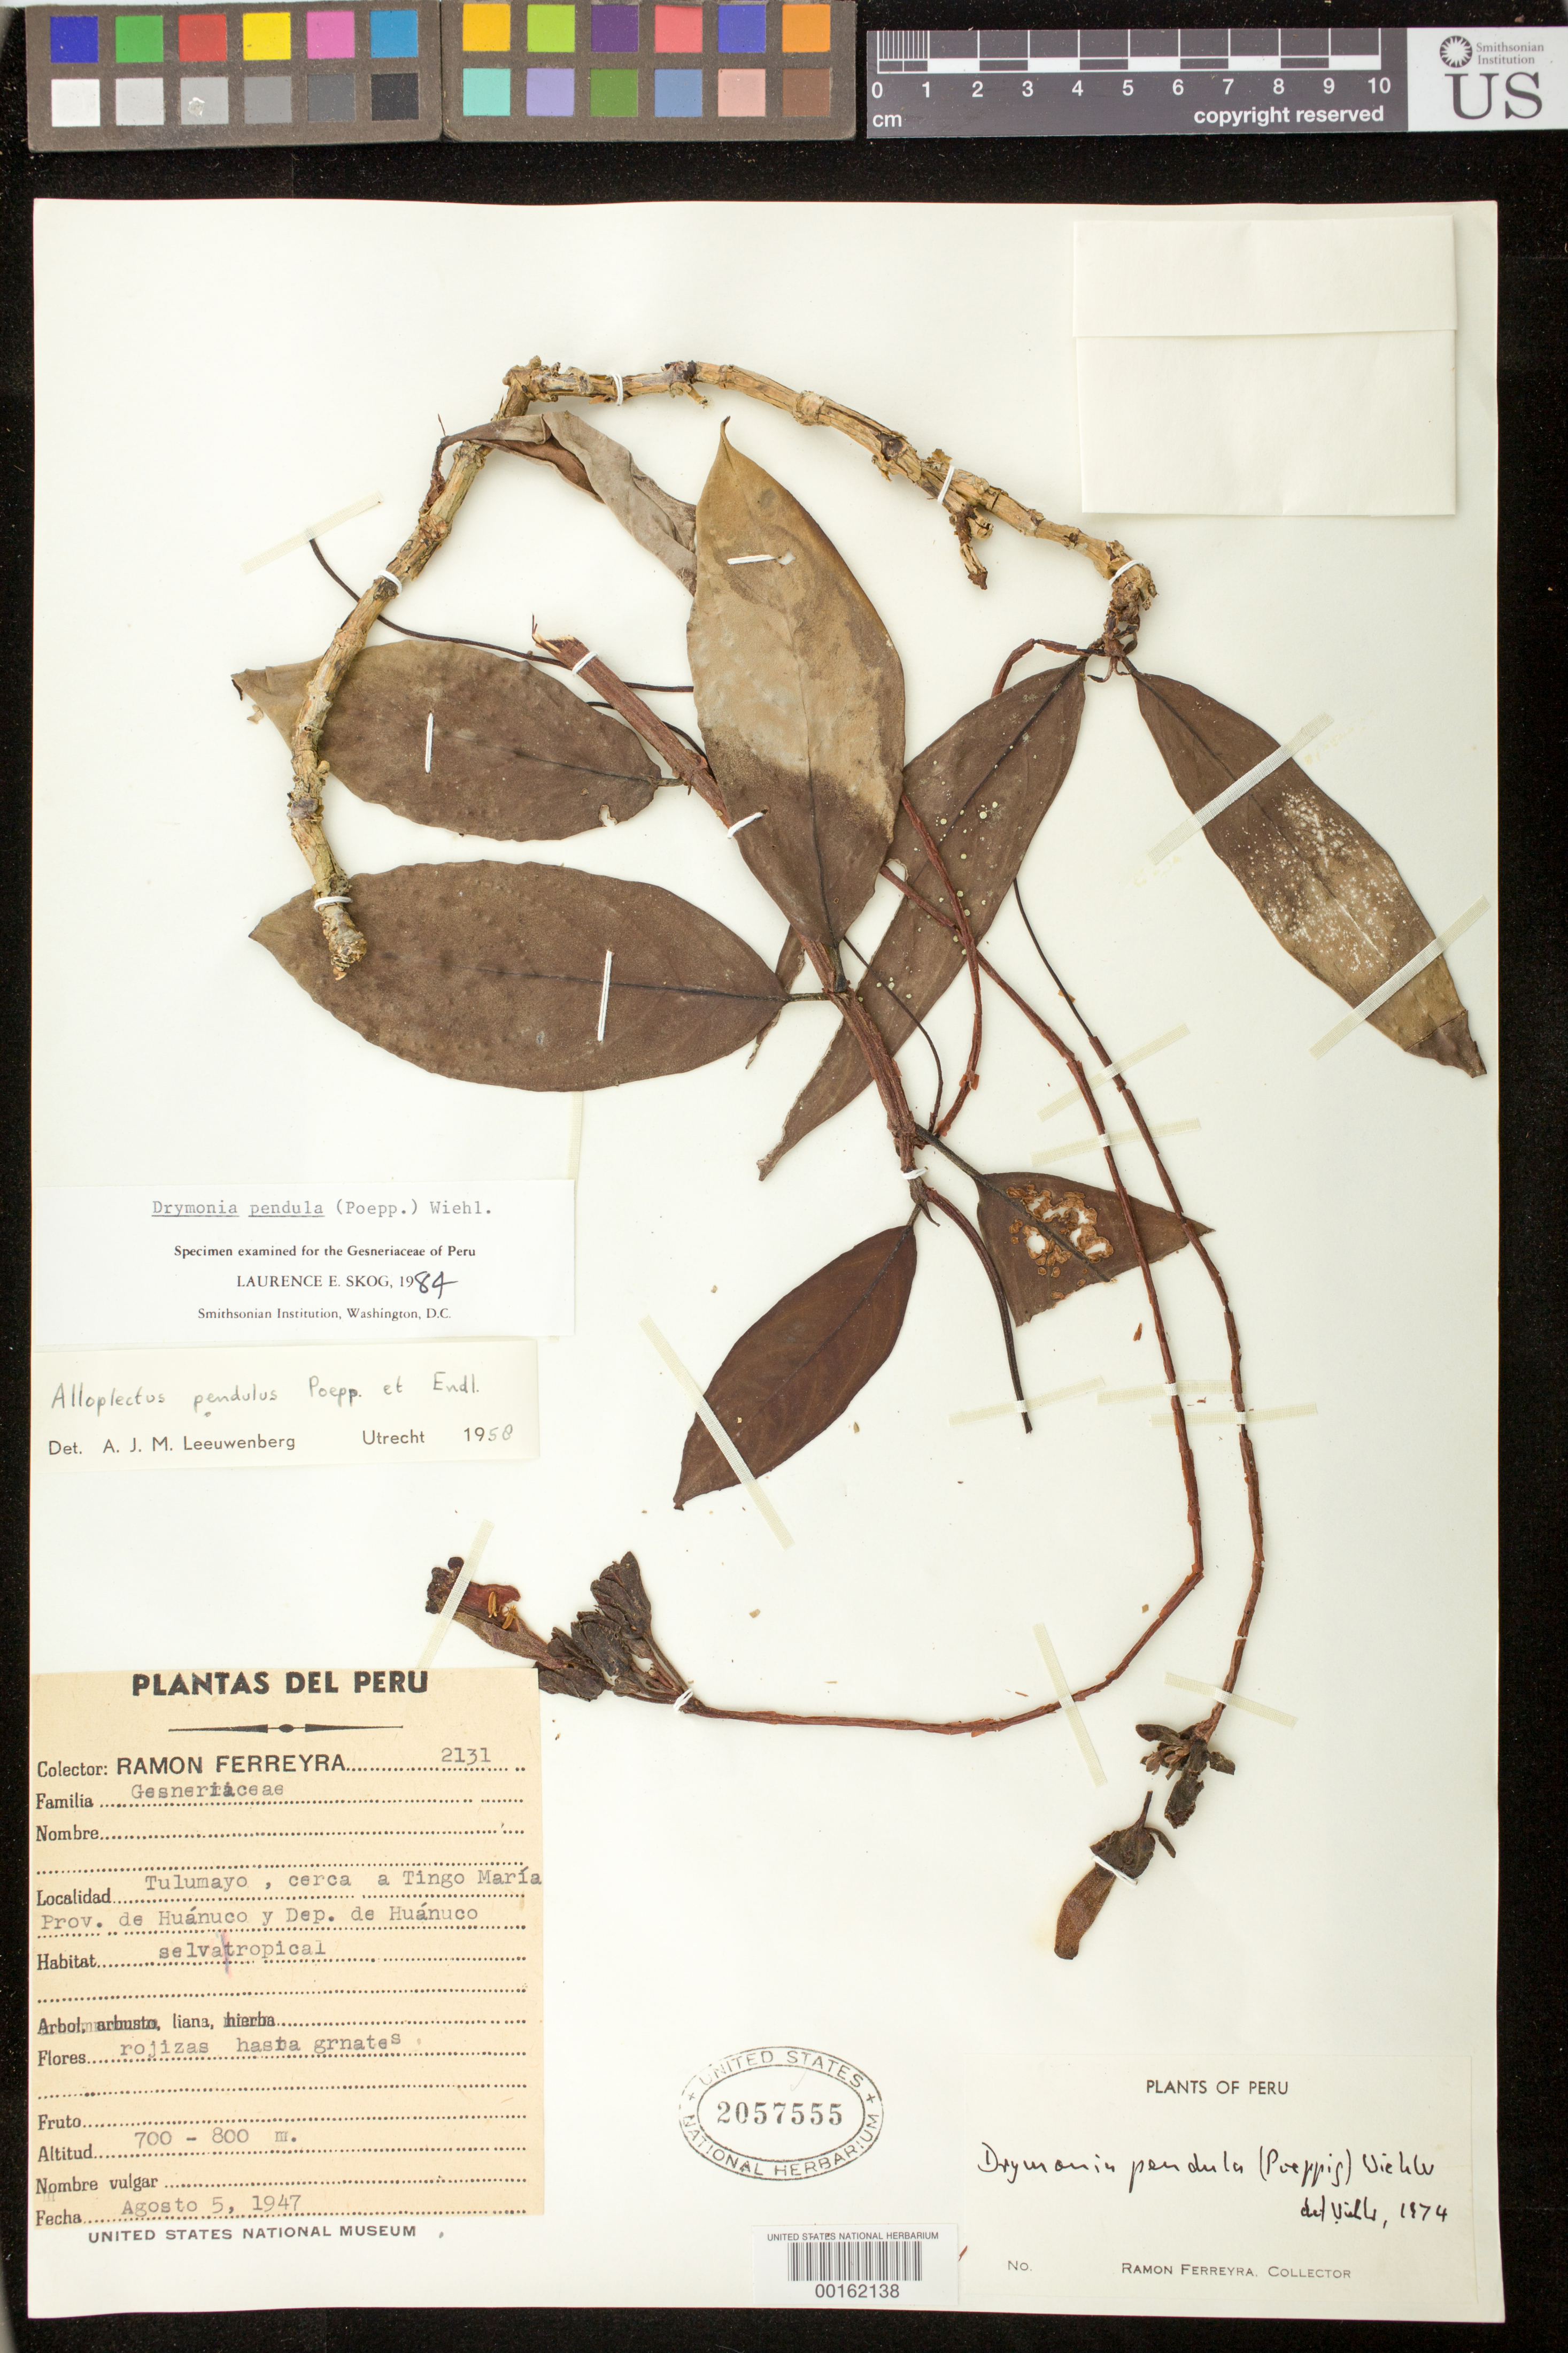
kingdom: Plantae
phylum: Tracheophyta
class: Magnoliopsida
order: Lamiales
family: Gesneriaceae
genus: Drymonia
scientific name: Drymonia pendula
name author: (Poepp.) Wiehler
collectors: R. A. Ferreyra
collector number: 2131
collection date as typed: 05 Aug 1947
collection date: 1947-08-05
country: Peru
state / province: Huánuco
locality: Prov. Huanuco; Tulumayo, near Tingo Maria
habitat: Tropical forest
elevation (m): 700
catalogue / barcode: US 2057555